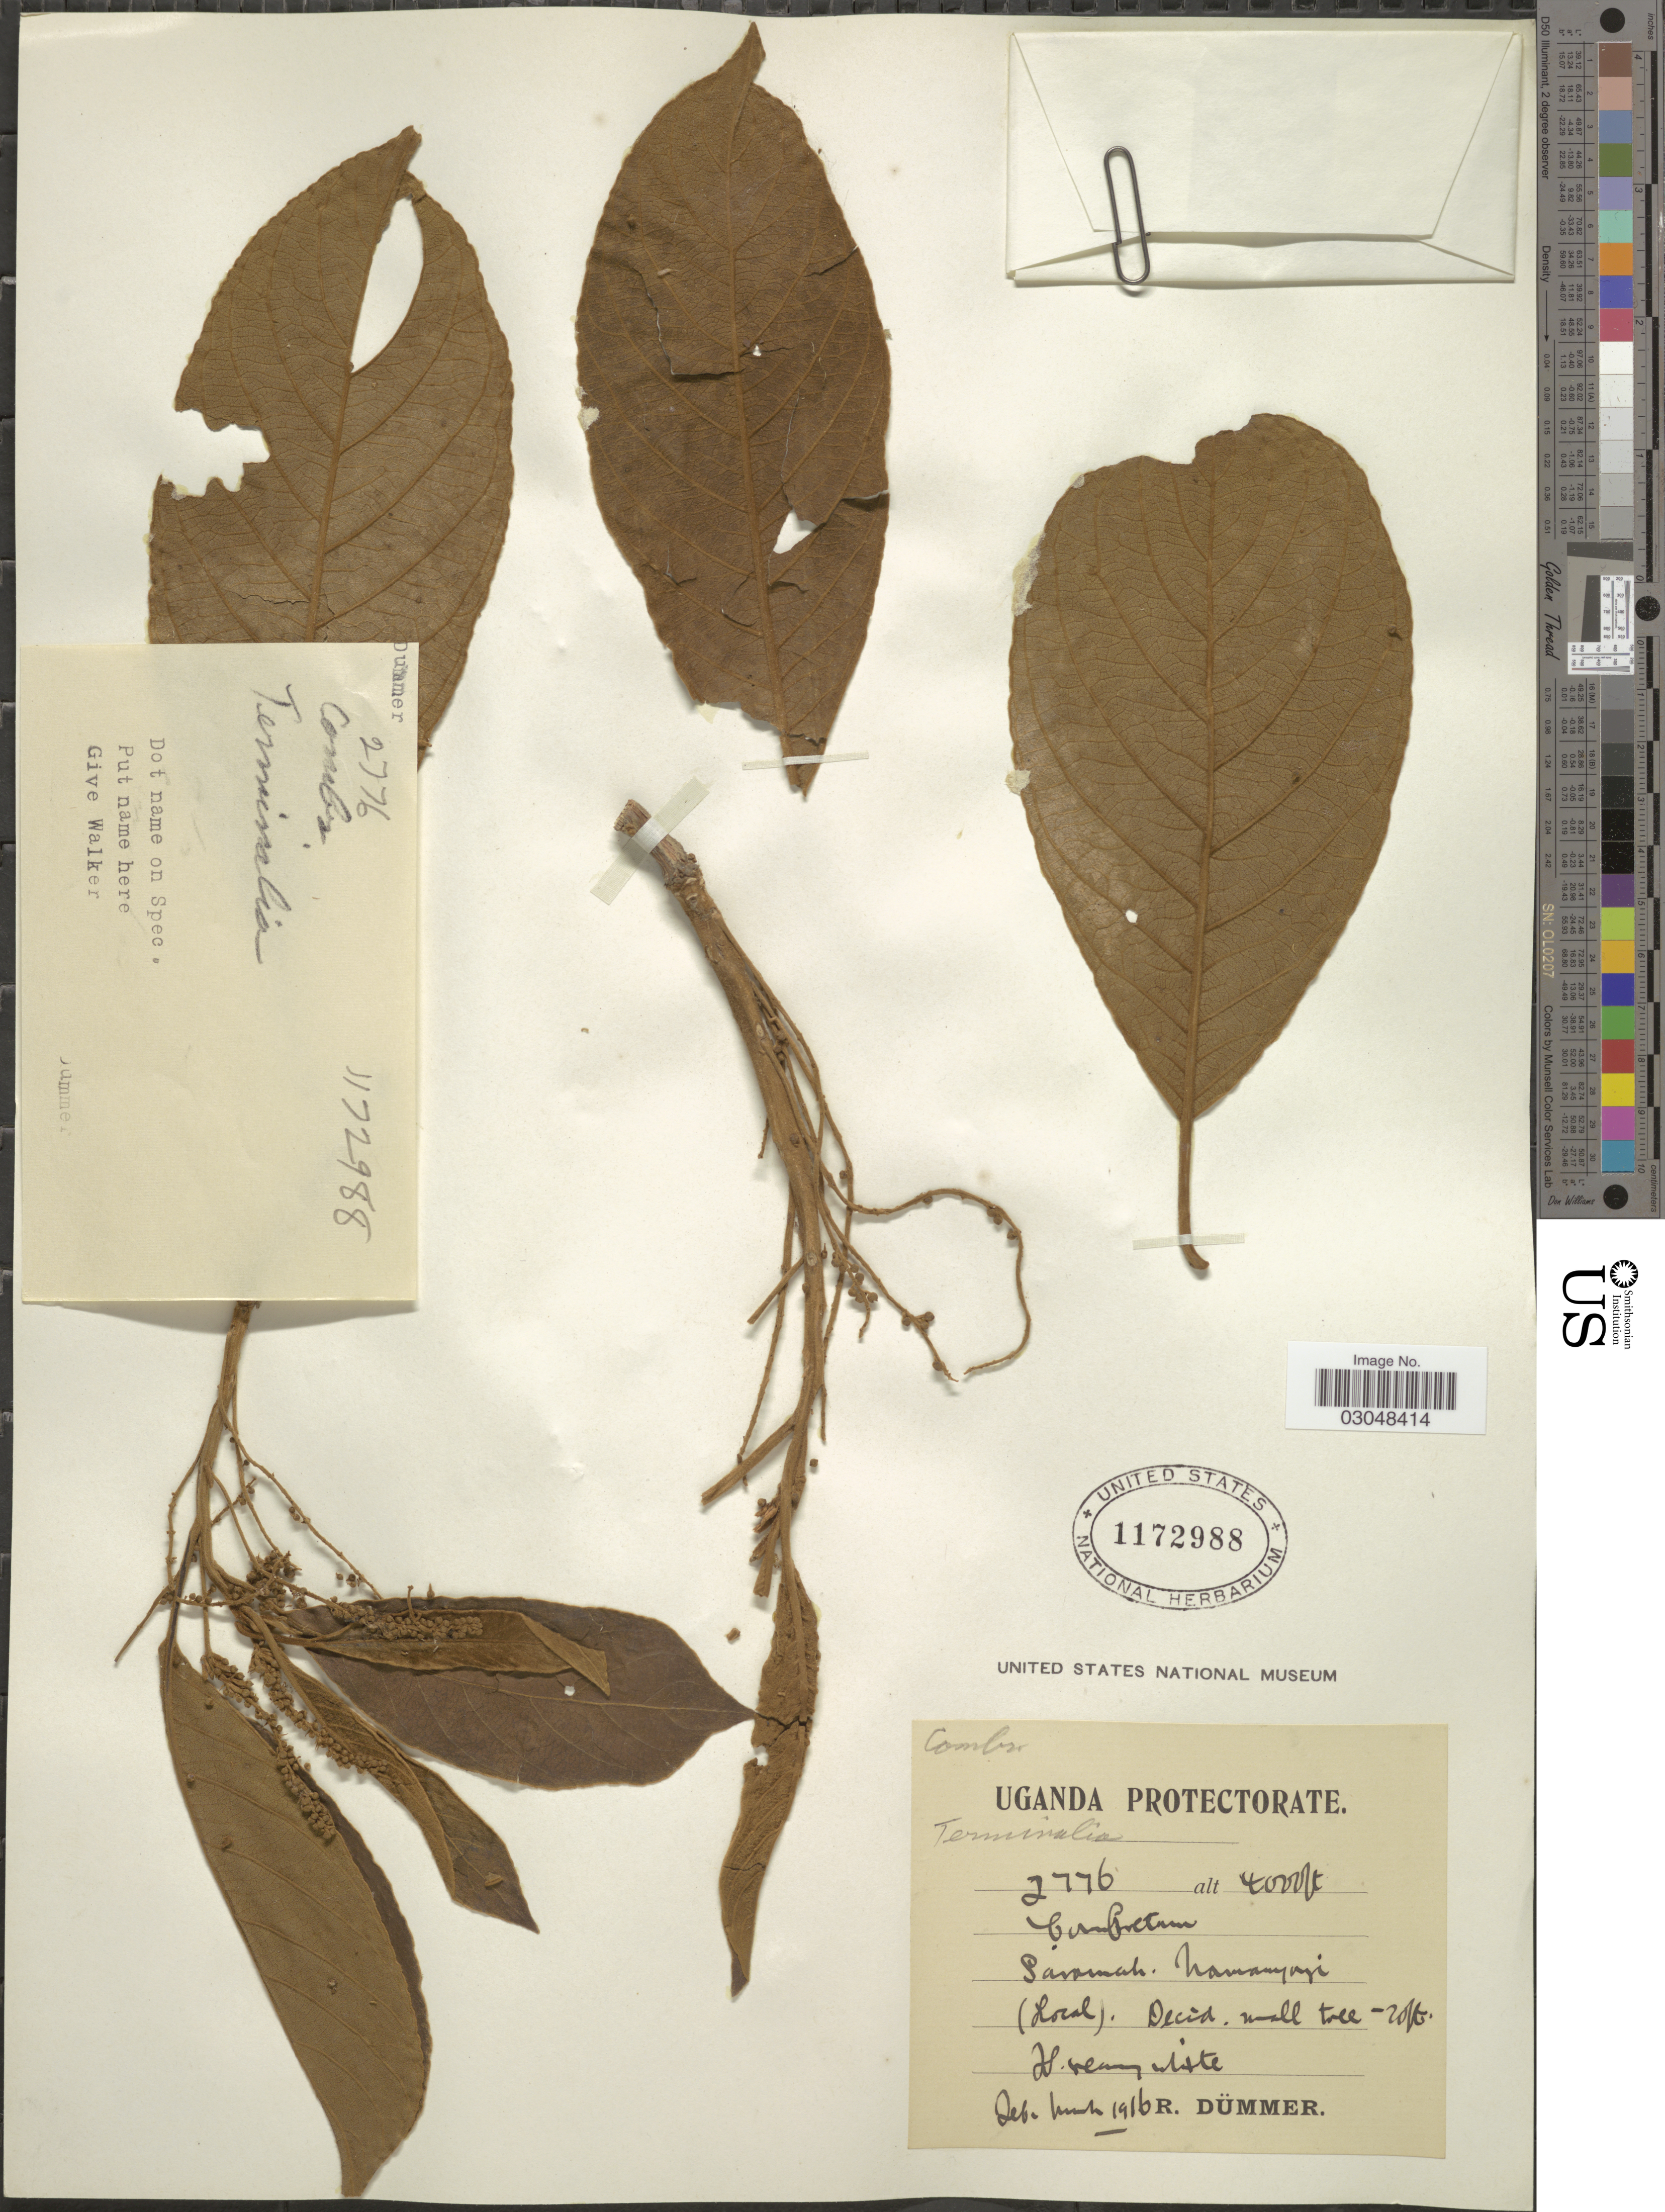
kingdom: Plantae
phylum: Tracheophyta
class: Magnoliopsida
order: Myrtales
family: Combretaceae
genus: Terminalia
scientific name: Terminalia sp.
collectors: R. A. Dümmer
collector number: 2776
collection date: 1916-02/1916-03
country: Uganda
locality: Uganda Protectorate. Namanyonyi.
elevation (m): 1219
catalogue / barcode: US 1172988